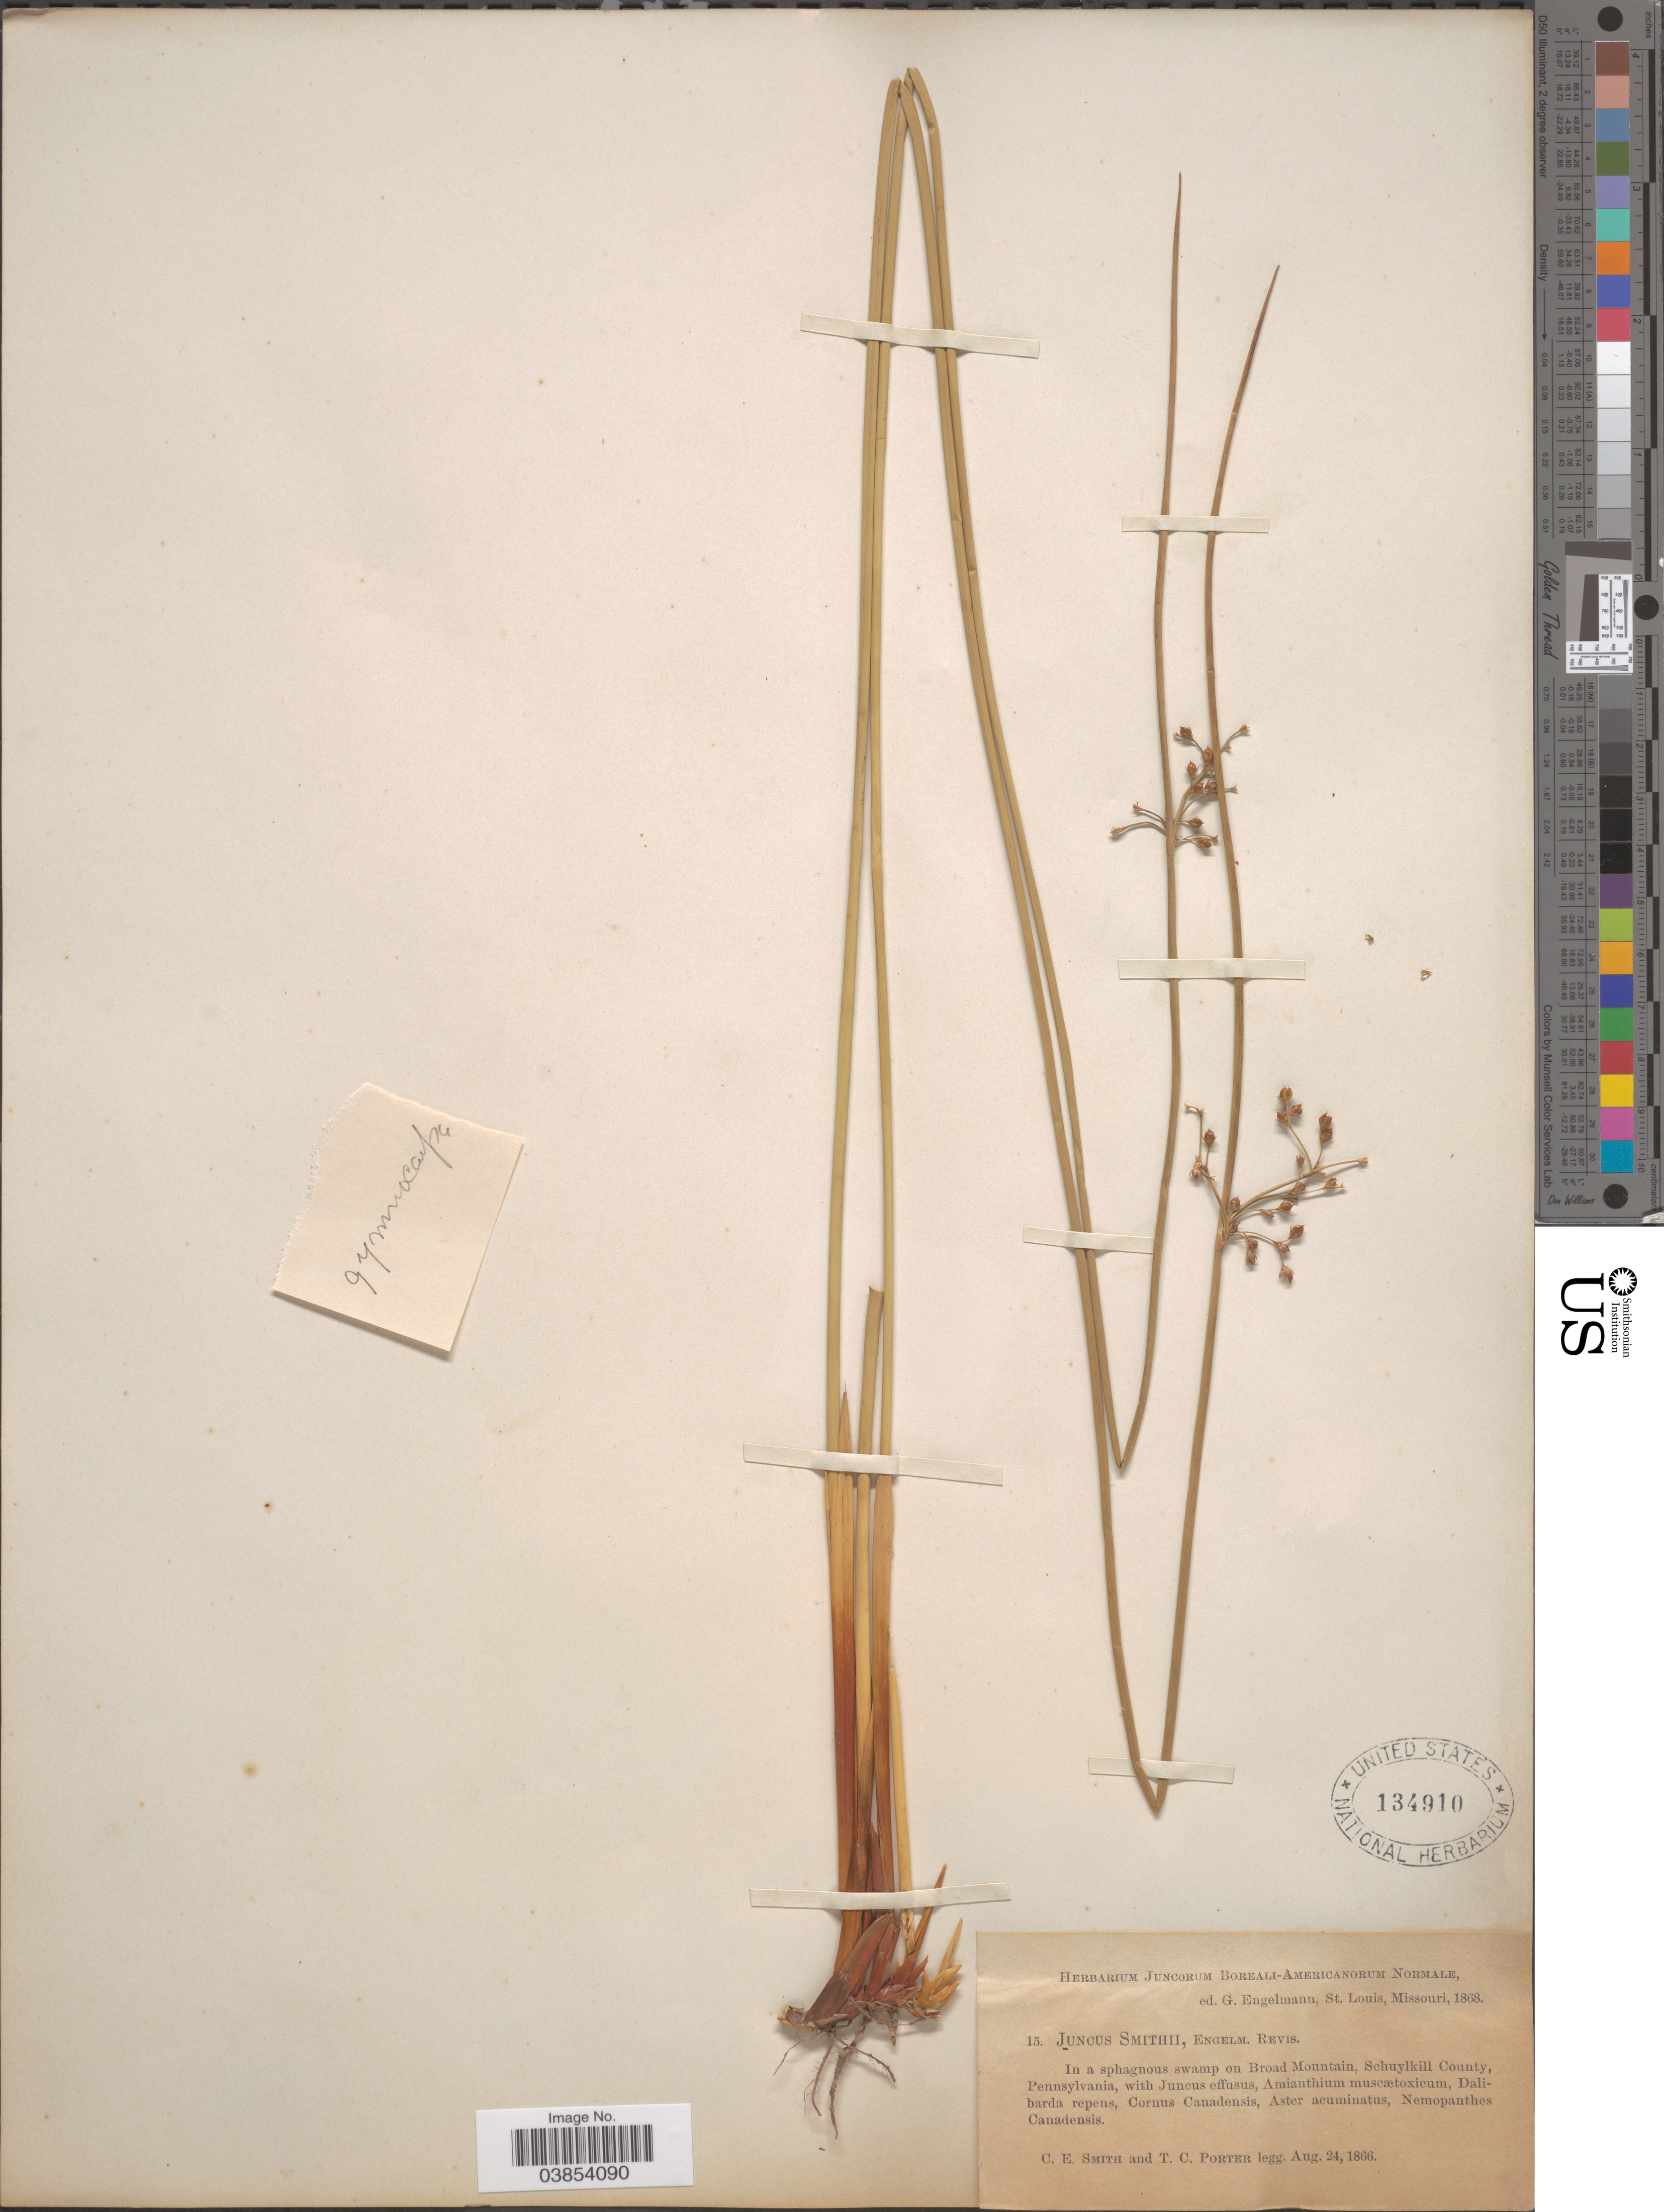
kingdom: Plantae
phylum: Tracheophyta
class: Liliopsida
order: Poales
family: Juncaceae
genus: Juncus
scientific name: Juncus gymnocarpus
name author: Coville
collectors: C. E. Smith Jr. & T. Porter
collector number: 15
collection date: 1866-08-24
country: United States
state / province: Pennsylvania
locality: On Broad Mountain, Schuylkill County.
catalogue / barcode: US 134910